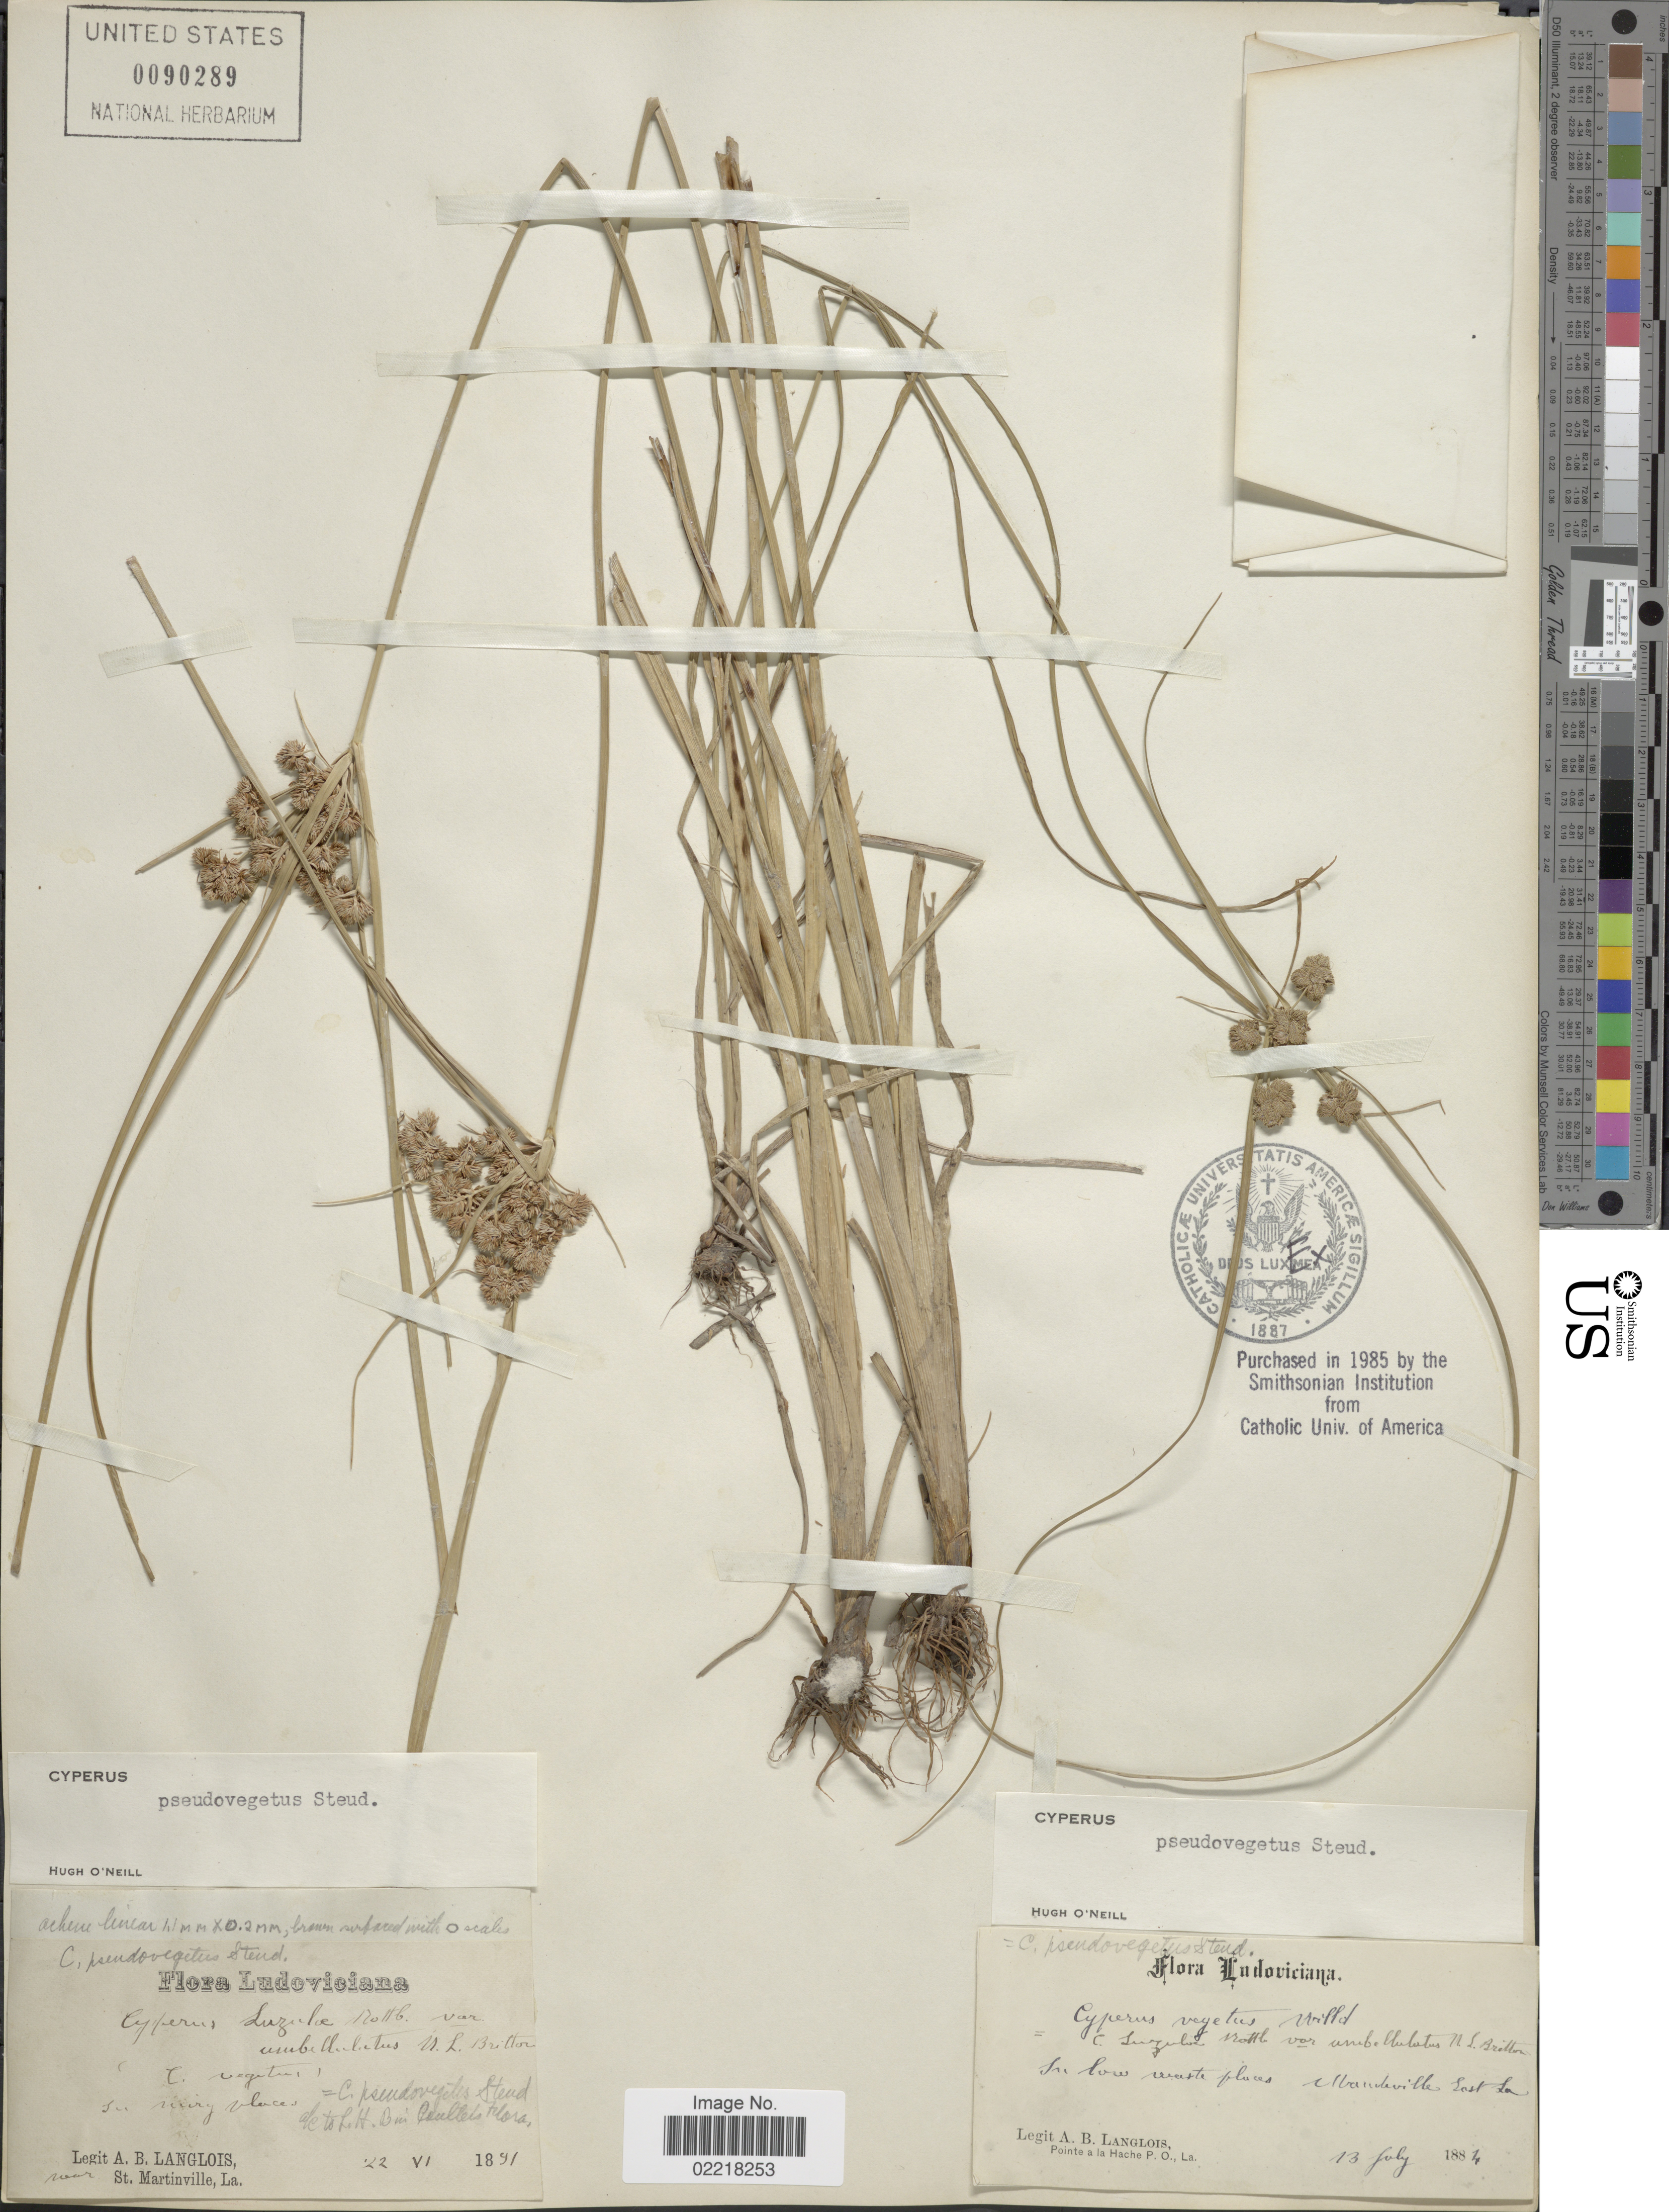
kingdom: Plantae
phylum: Tracheophyta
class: Liliopsida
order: Poales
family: Cyperaceae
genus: Cyperus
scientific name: Cyperus pseudovegetus Steud.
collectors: A. Langlois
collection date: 1891-06-22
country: United States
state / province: Louisiana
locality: Ludoviciana, near St. Martinville, La.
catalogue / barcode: US 90289